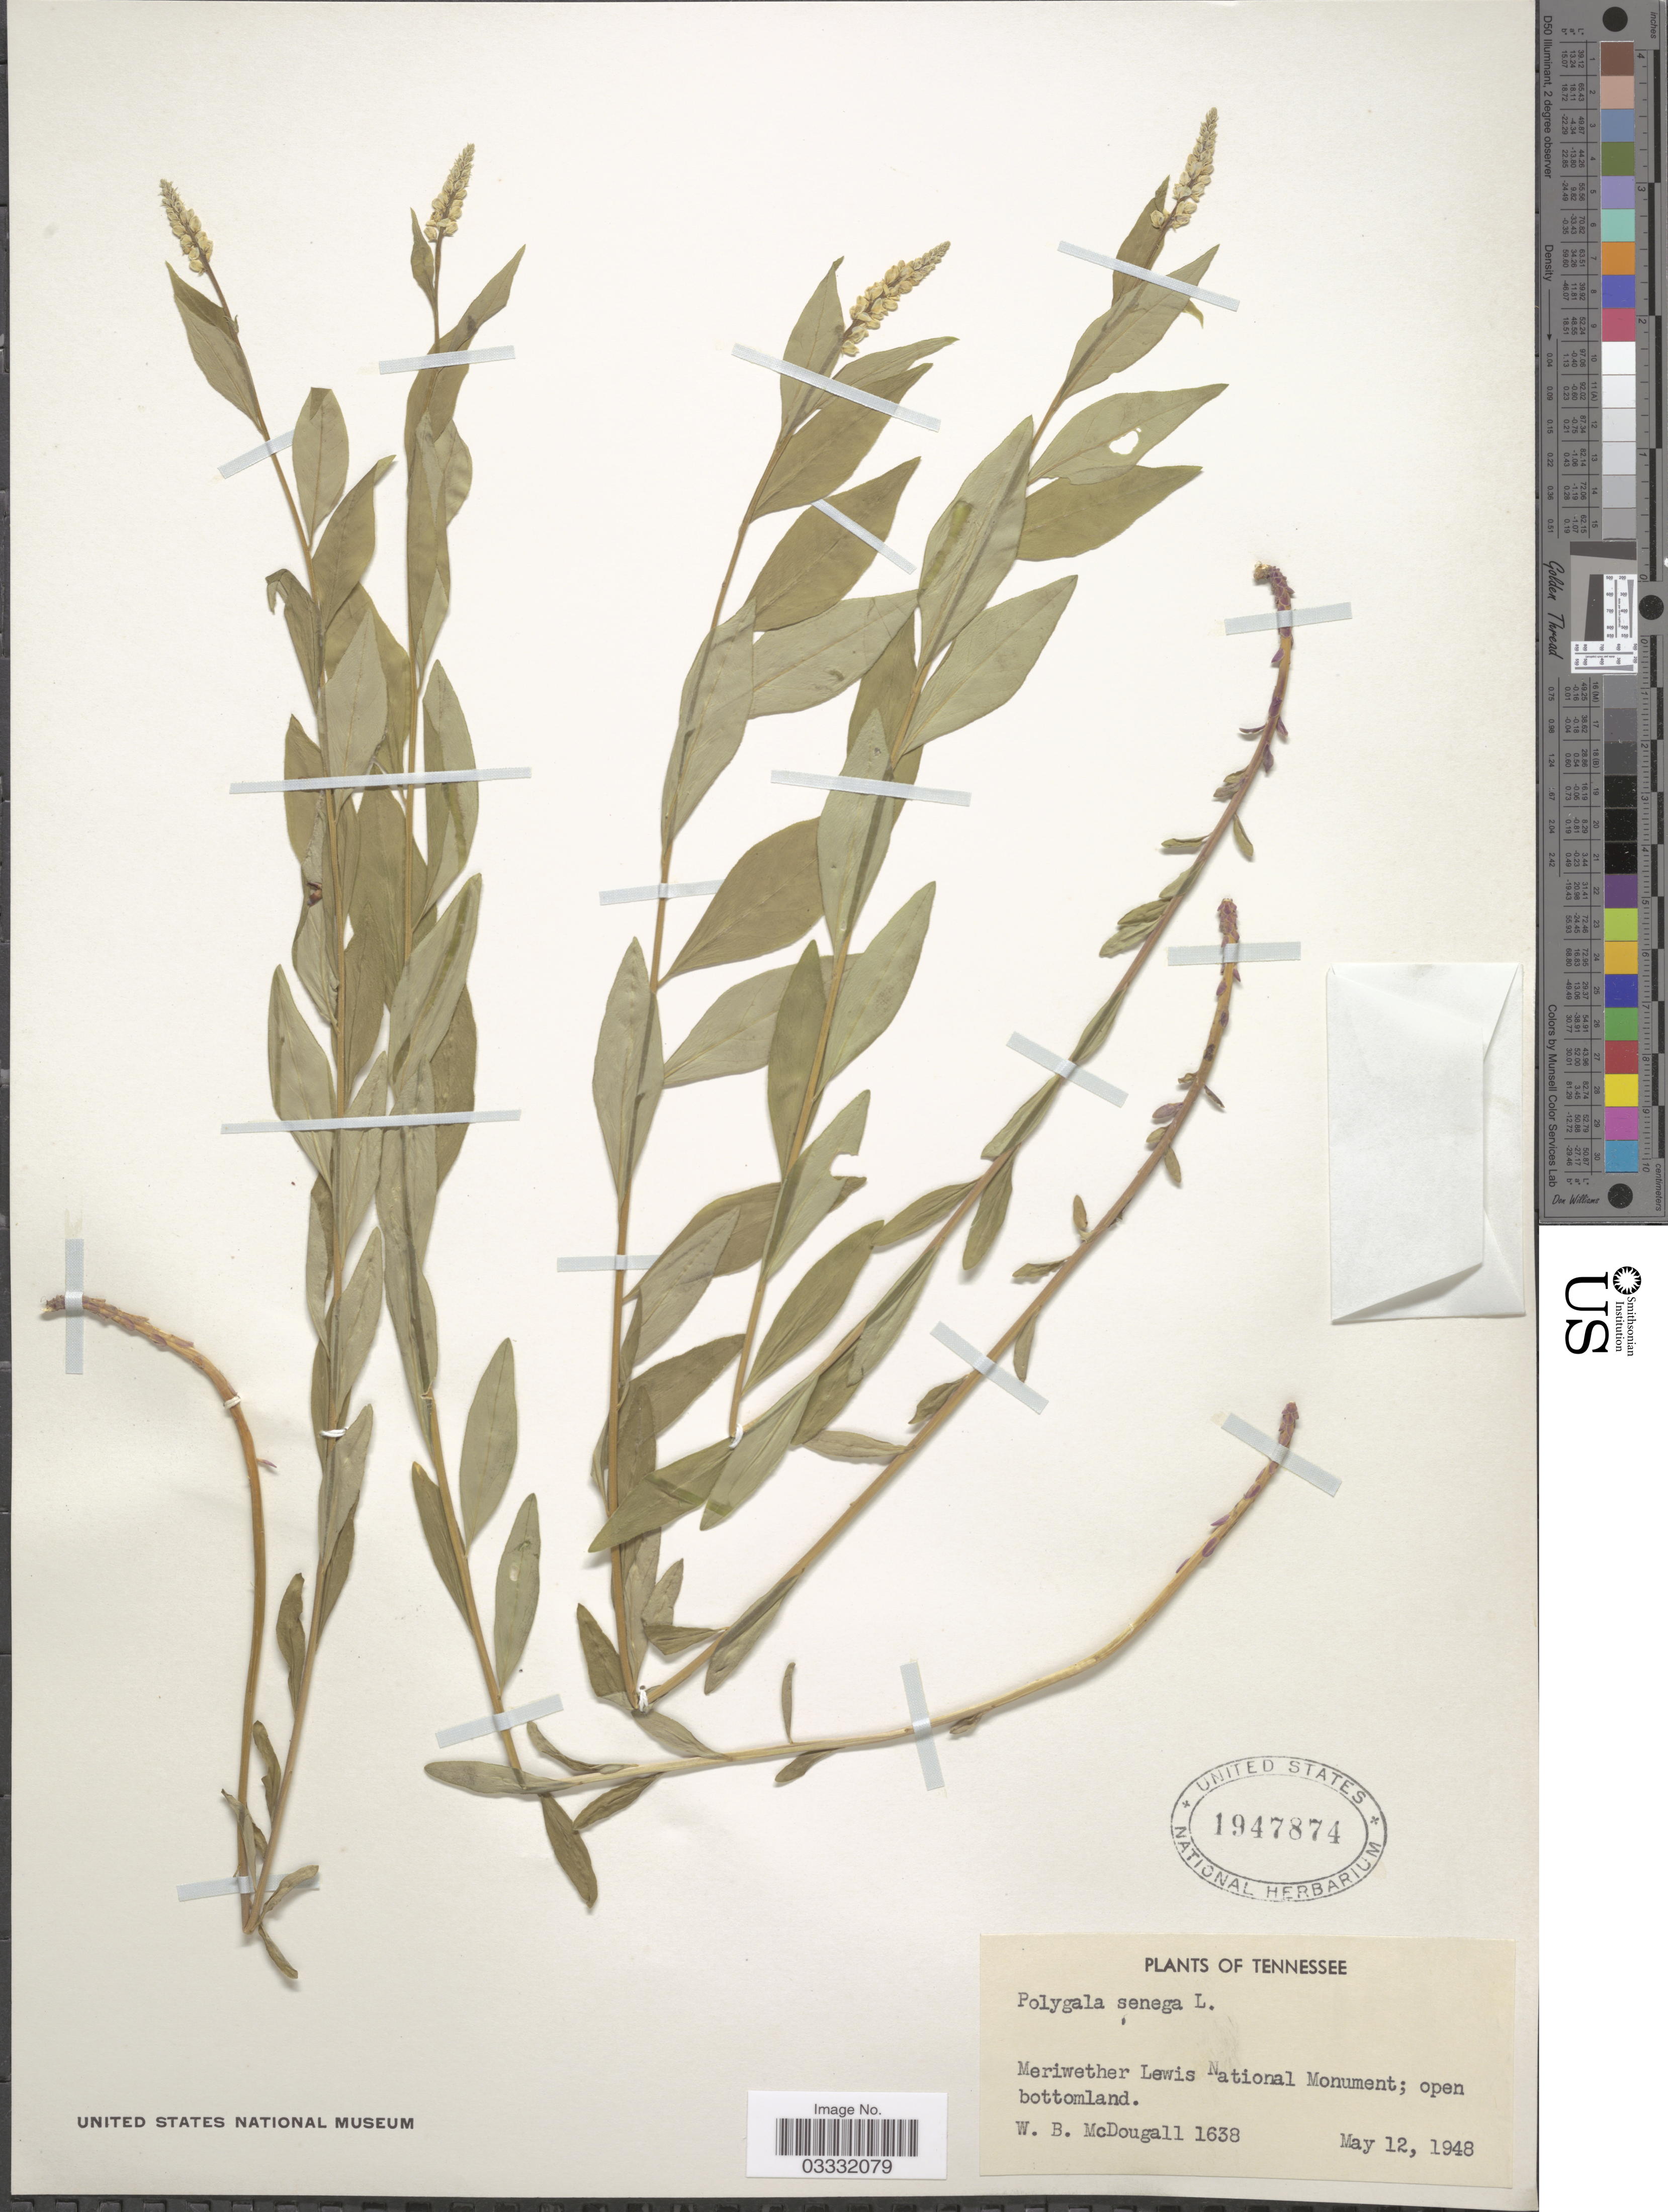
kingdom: Plantae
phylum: Tracheophyta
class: Magnoliopsida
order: Fabales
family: Polygalaceae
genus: Polygala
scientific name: Polygala senega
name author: L.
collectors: W. B. McDougall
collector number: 1638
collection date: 1948-05-12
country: United States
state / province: Tennessee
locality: Meriwether Lewis National Monument.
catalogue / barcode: US 1947874